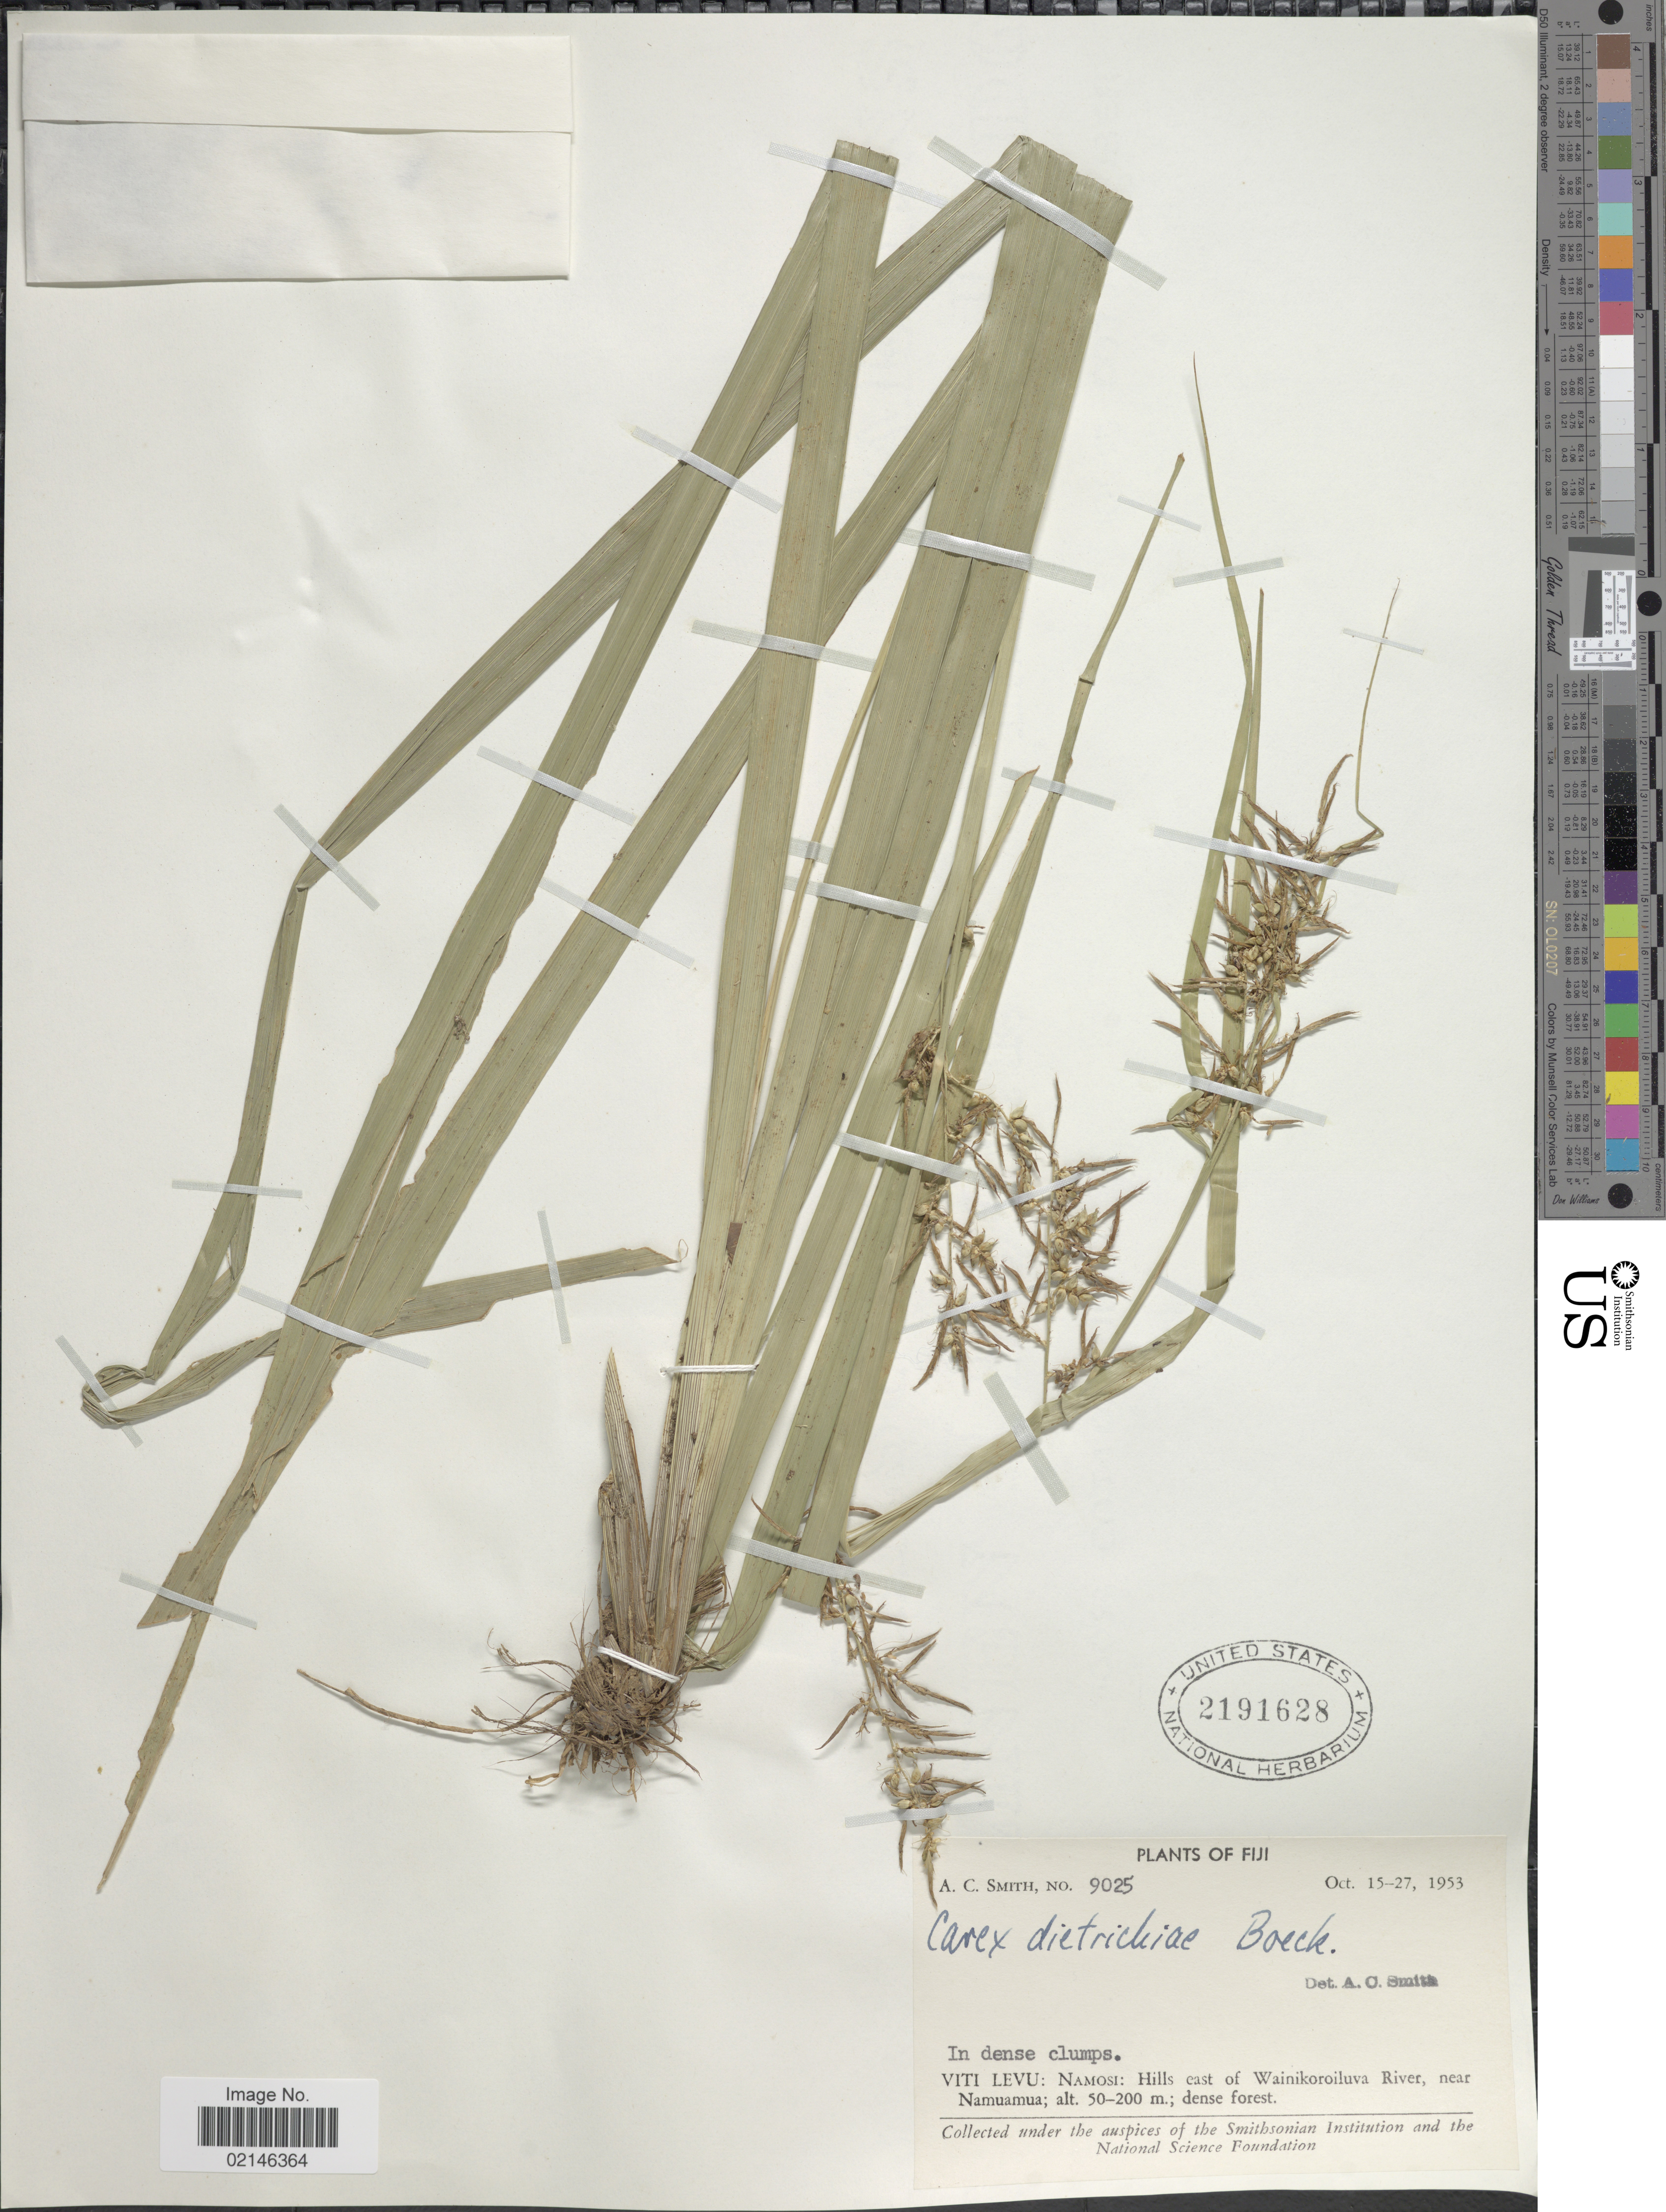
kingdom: Plantae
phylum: Tracheophyta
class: Liliopsida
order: Poales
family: Cyperaceae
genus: Carex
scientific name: Carex indica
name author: L.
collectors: A. C. Smith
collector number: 9025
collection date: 1953-10-15/1953-10-27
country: Fiji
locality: Viti Levu: Namosi: Hills east of Wainikoroiluva River, near Namuamua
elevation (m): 50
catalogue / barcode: US 2191628